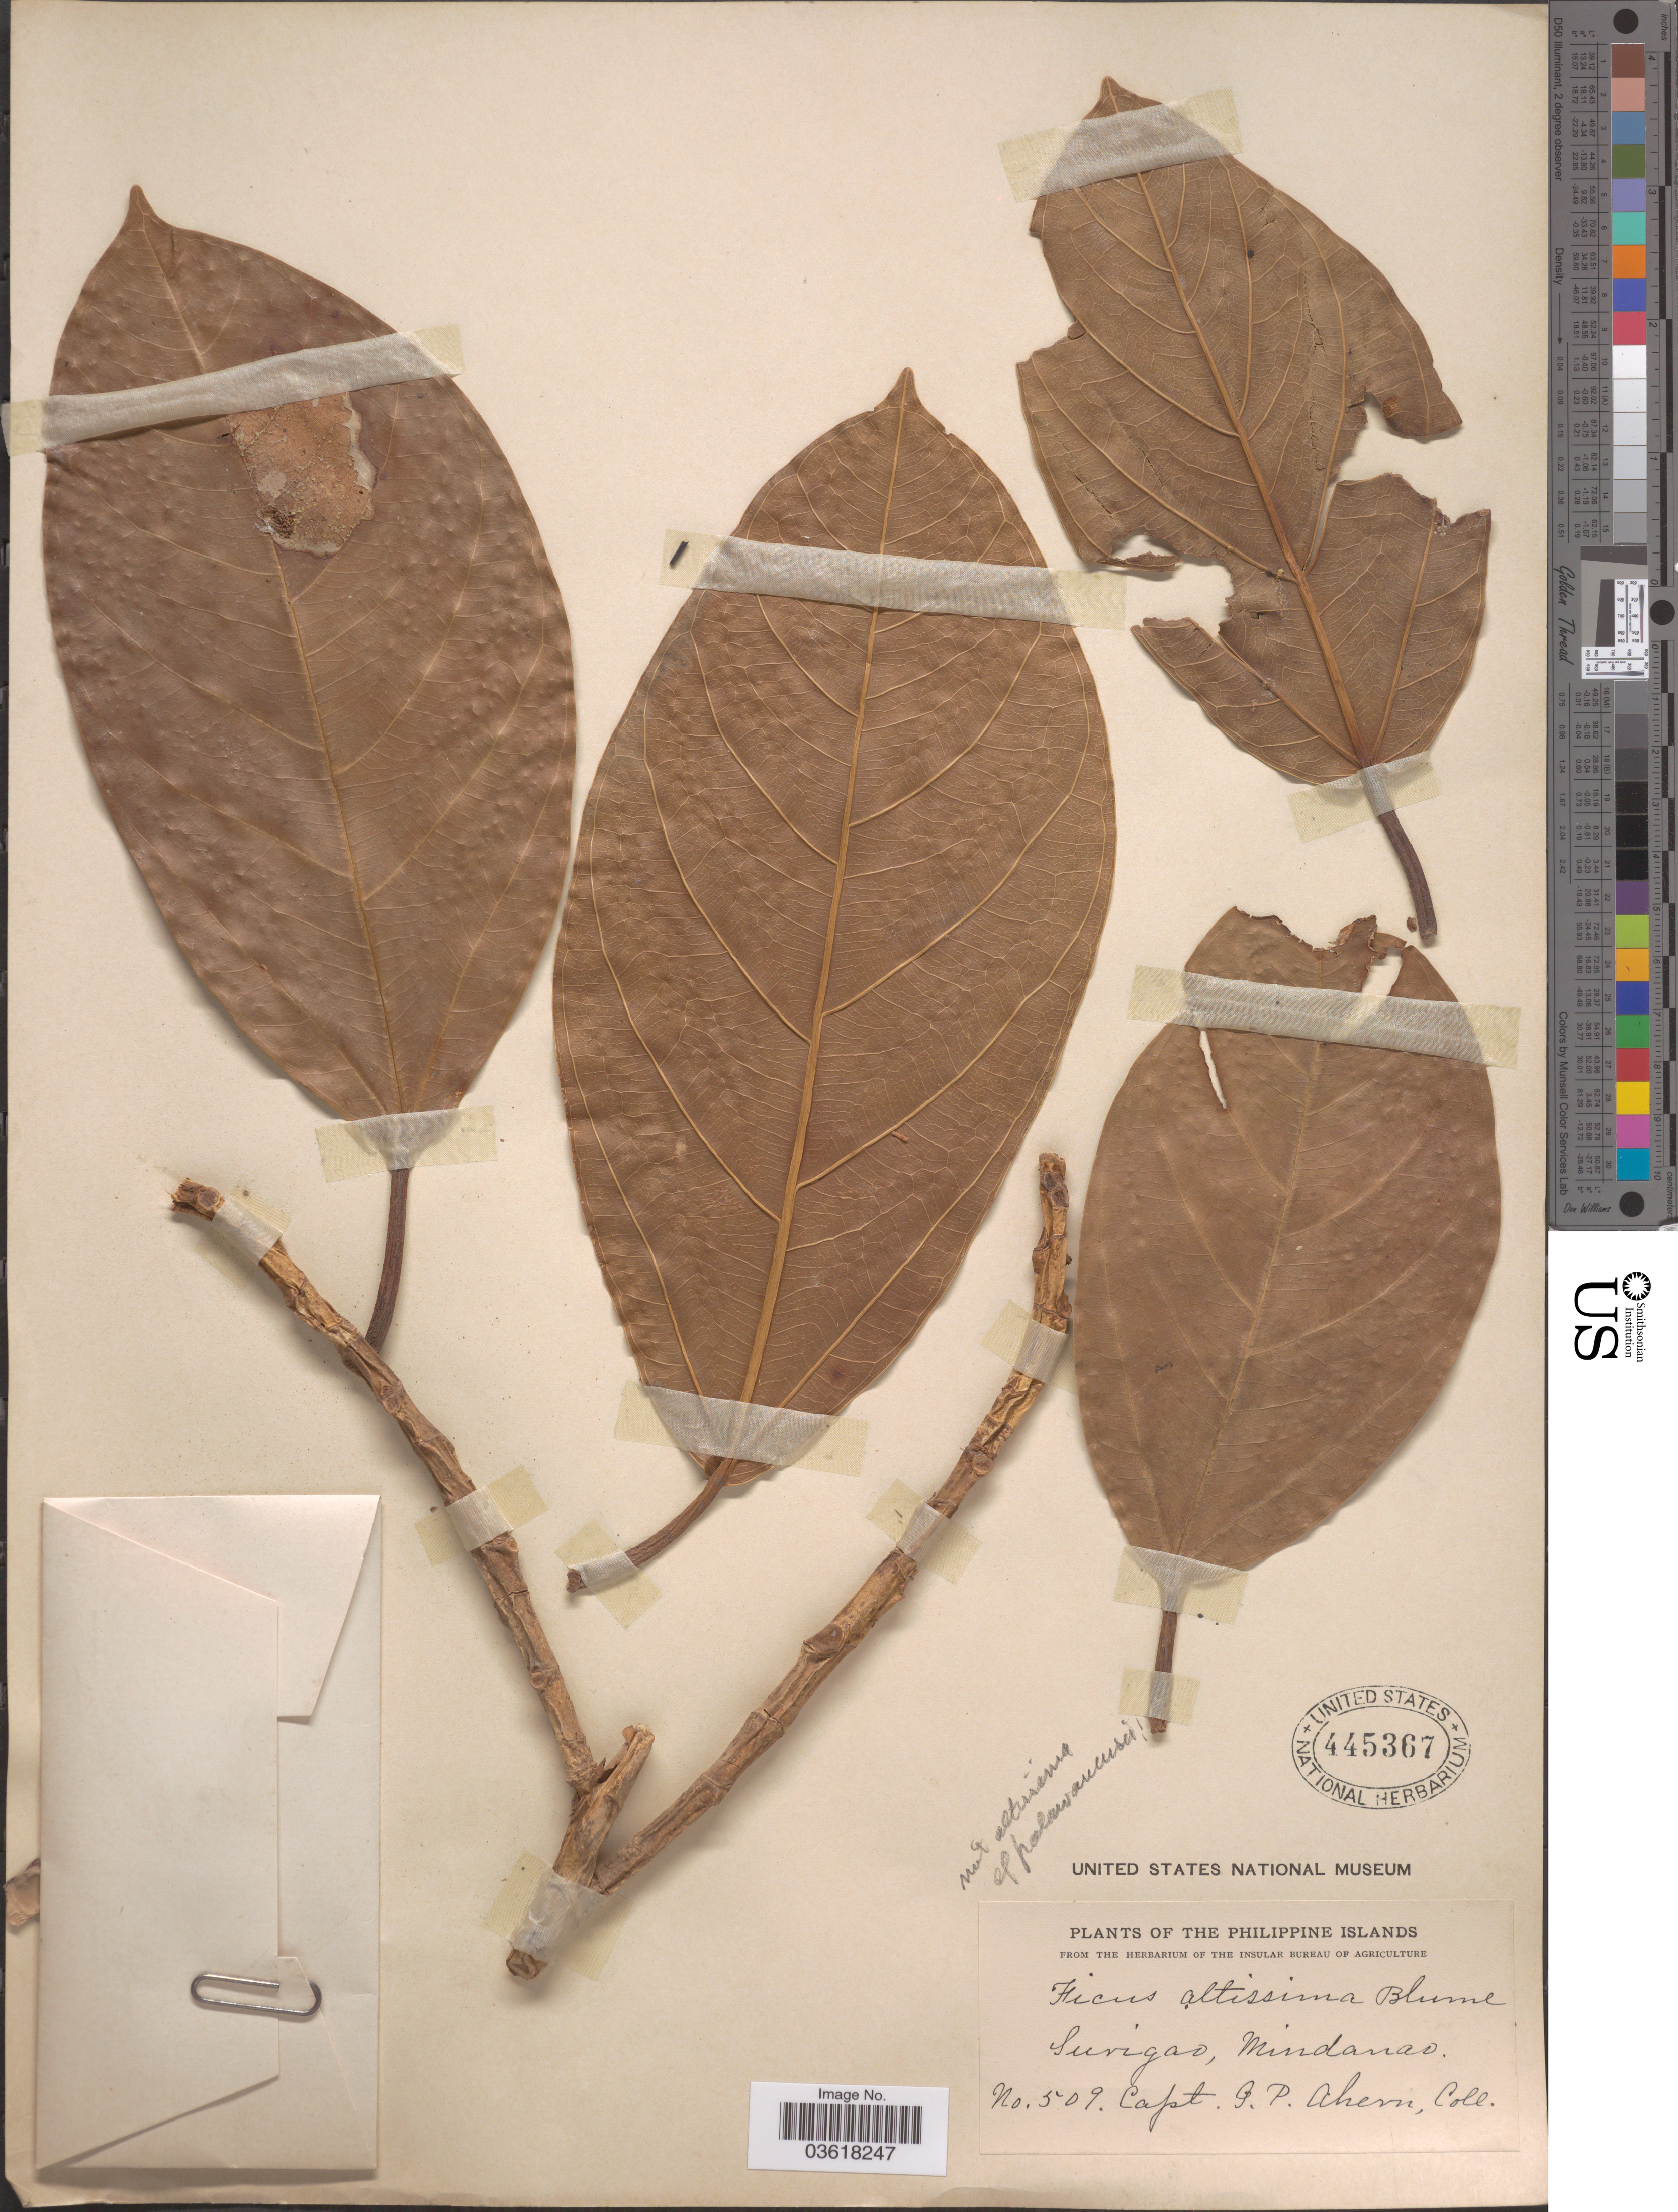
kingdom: Plantae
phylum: Tracheophyta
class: Magnoliopsida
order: Rosales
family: Moraceae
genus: Ficus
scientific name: Ficus altissima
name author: Blume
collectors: G. Ahern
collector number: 509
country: Philippines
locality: Surigao, Mindanao.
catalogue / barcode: US 445367